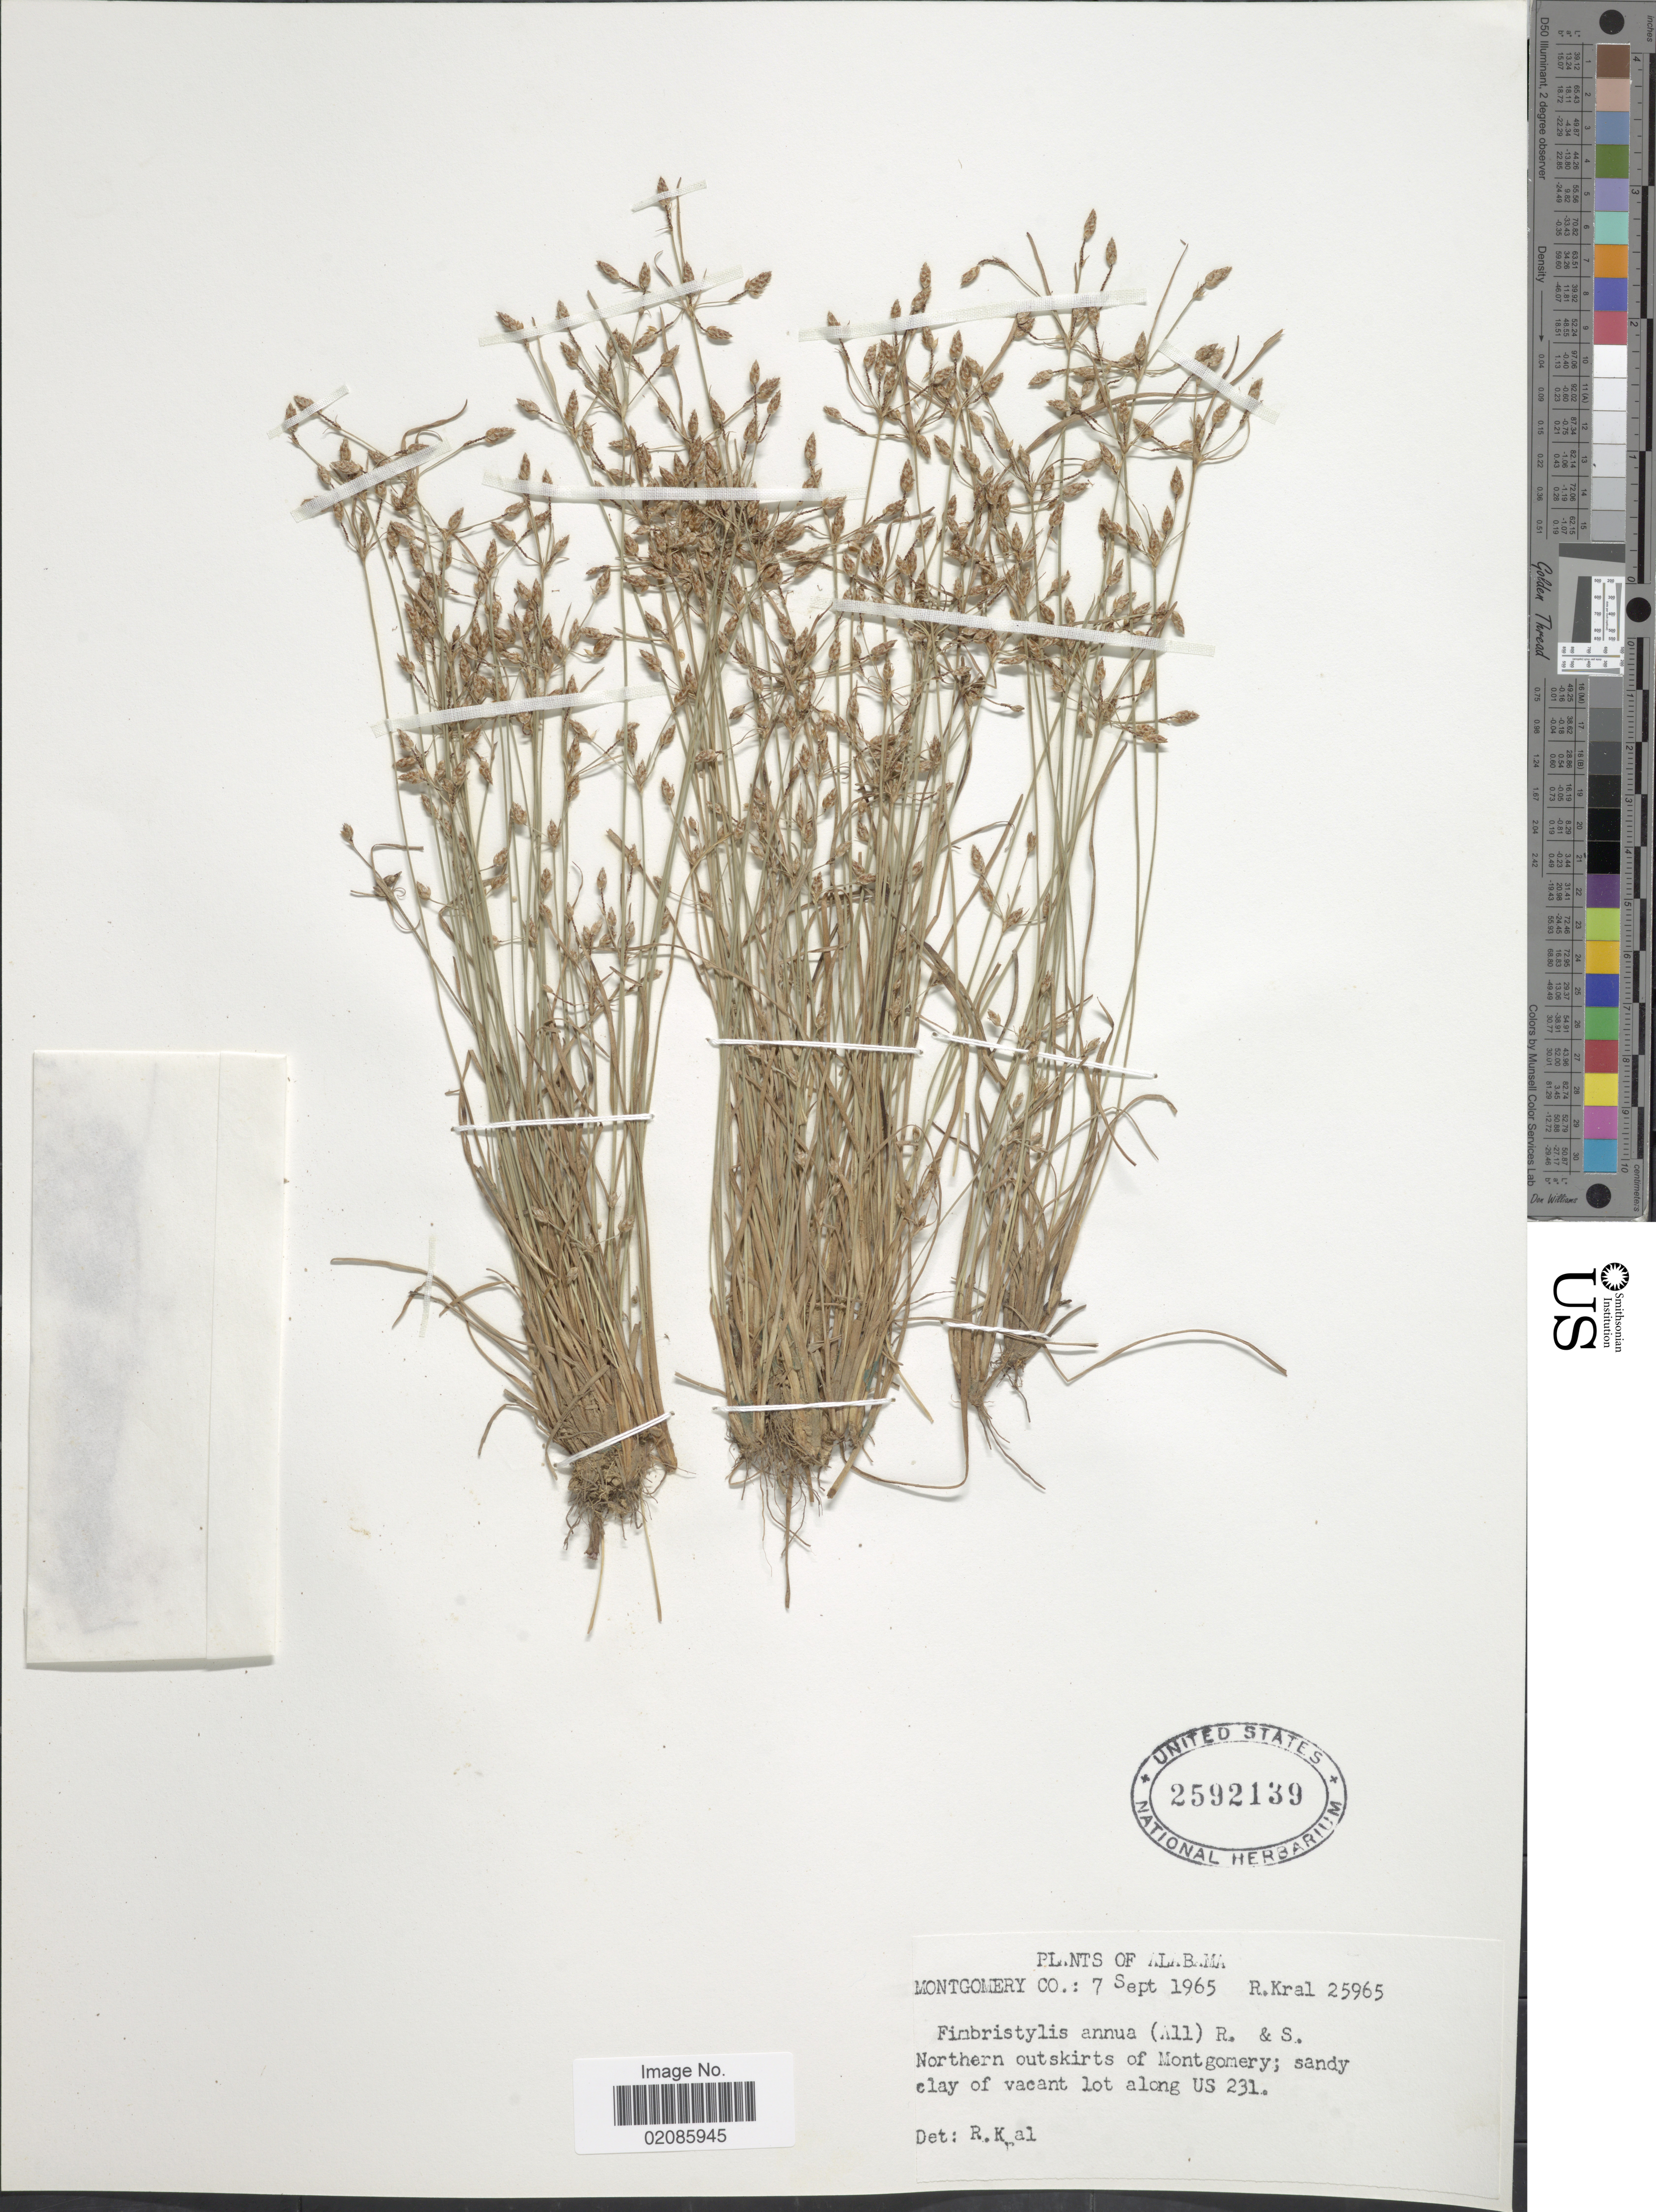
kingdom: Plantae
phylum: Tracheophyta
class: Liliopsida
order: Poales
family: Cyperaceae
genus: Fimbristylis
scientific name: Fimbristylis annua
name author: (All.) Roem. & Schult.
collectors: R. Kral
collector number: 25965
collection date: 1965-09-07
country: United States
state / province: Alabama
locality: Montgomery Co. Northern outskirts of Montgomery; sandy clay of vacant lot along US 231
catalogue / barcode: US 2592139